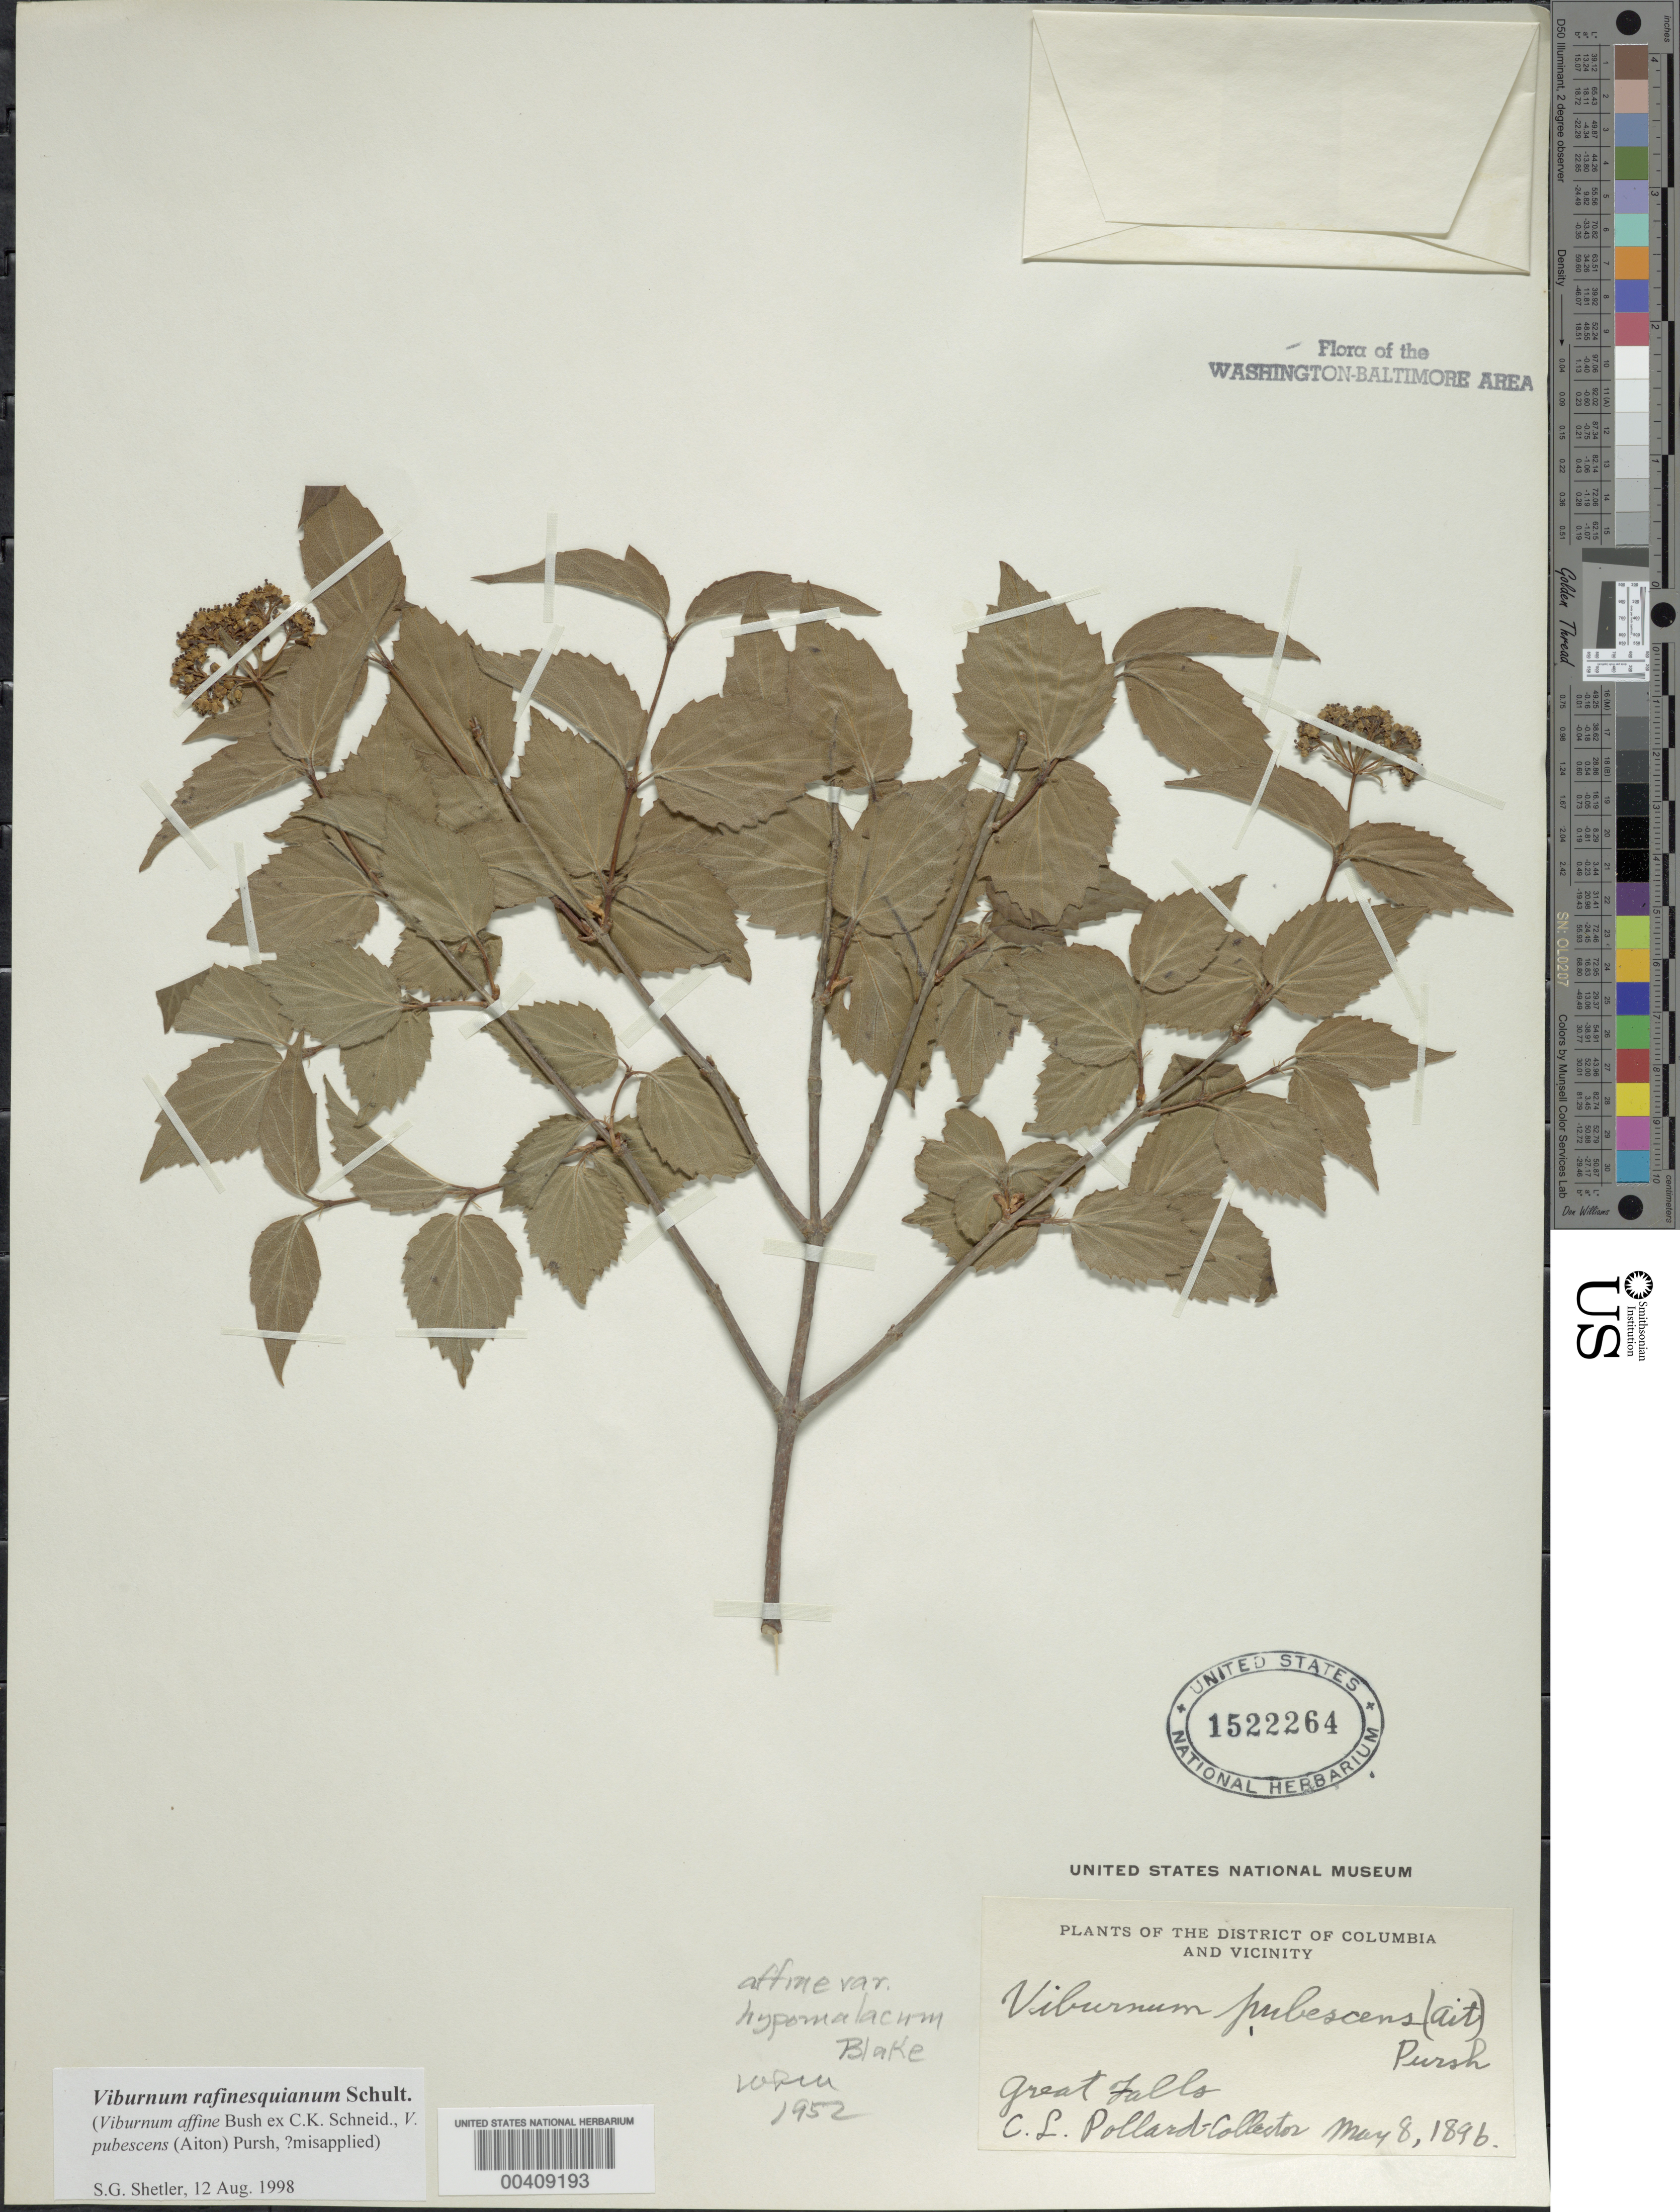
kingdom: Plantae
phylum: Tracheophyta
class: Magnoliopsida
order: Dipsacales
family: Viburnaceae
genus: Viburnum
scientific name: Viburnum rafinesqueanum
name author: Schult.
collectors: C. L. Pollard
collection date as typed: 08 May 1896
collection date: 1896-05-08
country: United States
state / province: Virginia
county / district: Fairfax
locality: Great Falls C. & O. Canal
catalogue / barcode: US 1522264